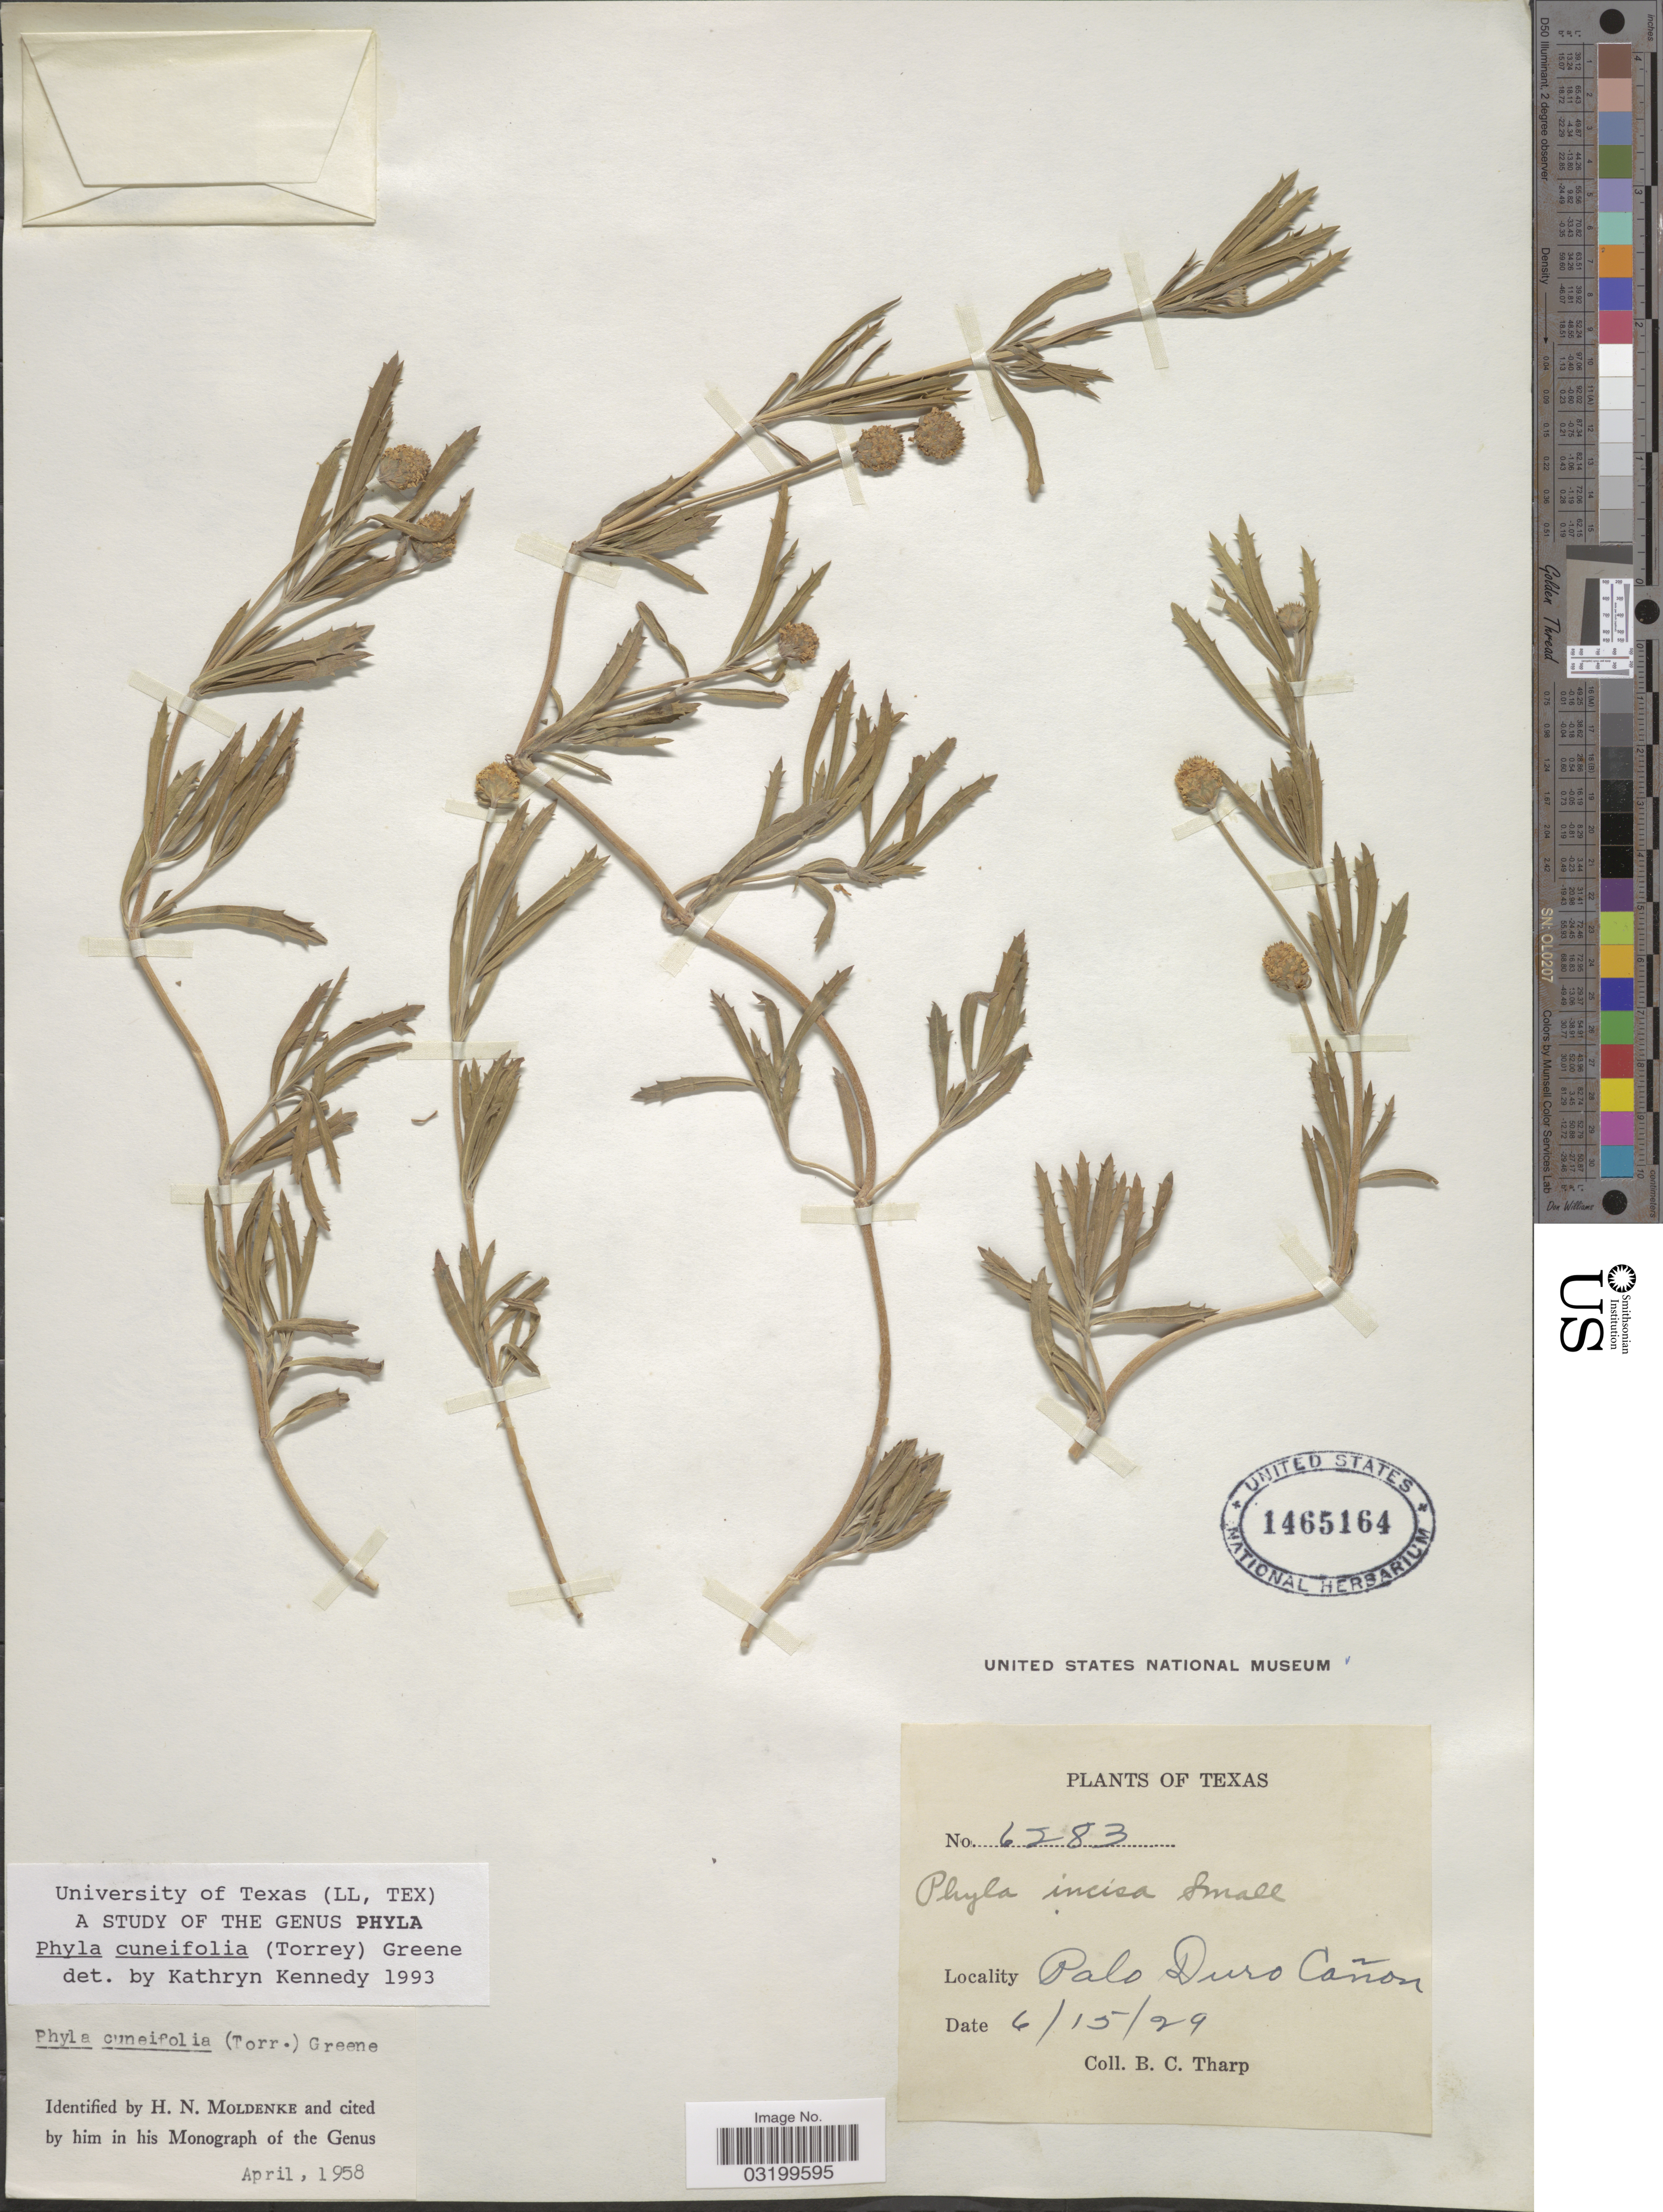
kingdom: Plantae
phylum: Tracheophyta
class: Magnoliopsida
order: Lamiales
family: Verbenaceae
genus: Phyla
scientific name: Phyla cuneifolia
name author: (Torr.) Greene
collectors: B. C. Tharp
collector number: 6283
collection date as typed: Transcribed d/m/y: 15/6/29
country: United States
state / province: Texas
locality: Palo Duro Cañon.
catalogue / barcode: US 1465164